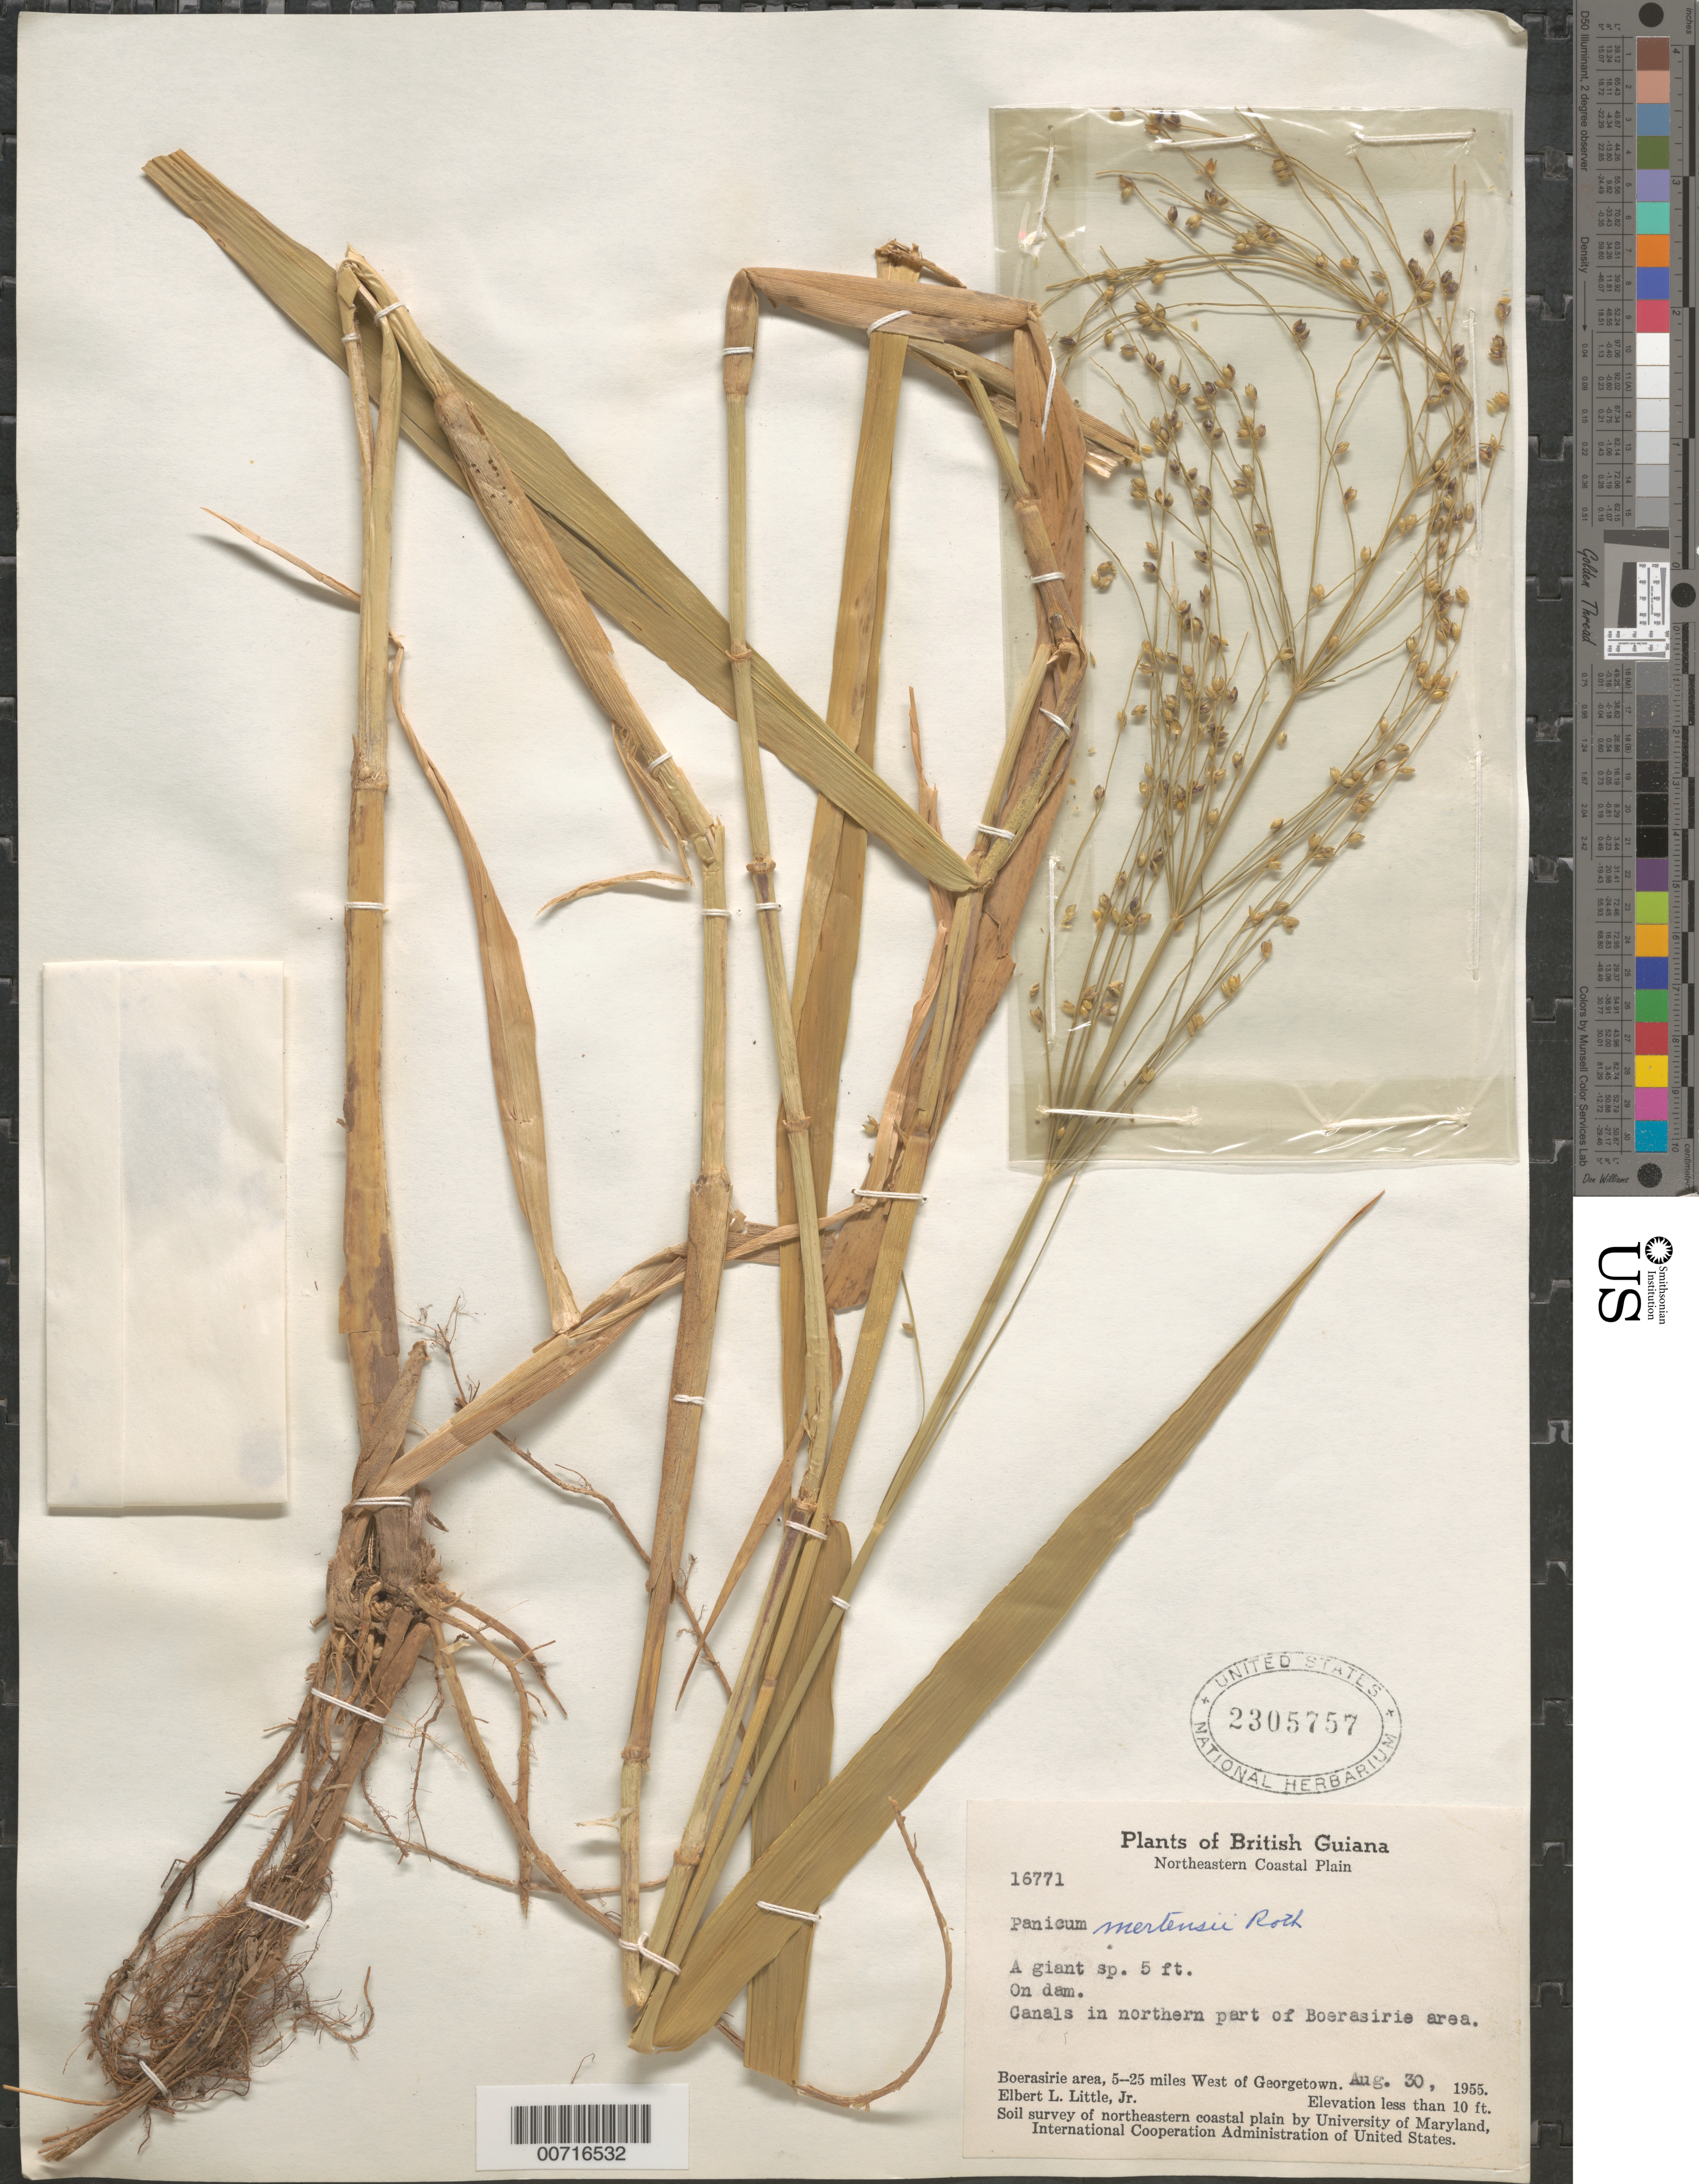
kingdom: Plantae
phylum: Tracheophyta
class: Liliopsida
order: Poales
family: Poaceae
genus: Stephostachys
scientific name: Stephostachys mertensii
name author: (Roth) Zuloaga & Marrone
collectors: E. L. Little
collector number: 16771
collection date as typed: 30-Aug-55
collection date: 1955-08-30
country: Guyana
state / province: Essequibo Isl-W. Demerara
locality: Boerasirie area, N part, 5-25 mi. W of Georgetown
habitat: On dam; canals in northern part of Boerasirie area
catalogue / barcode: US 2305757